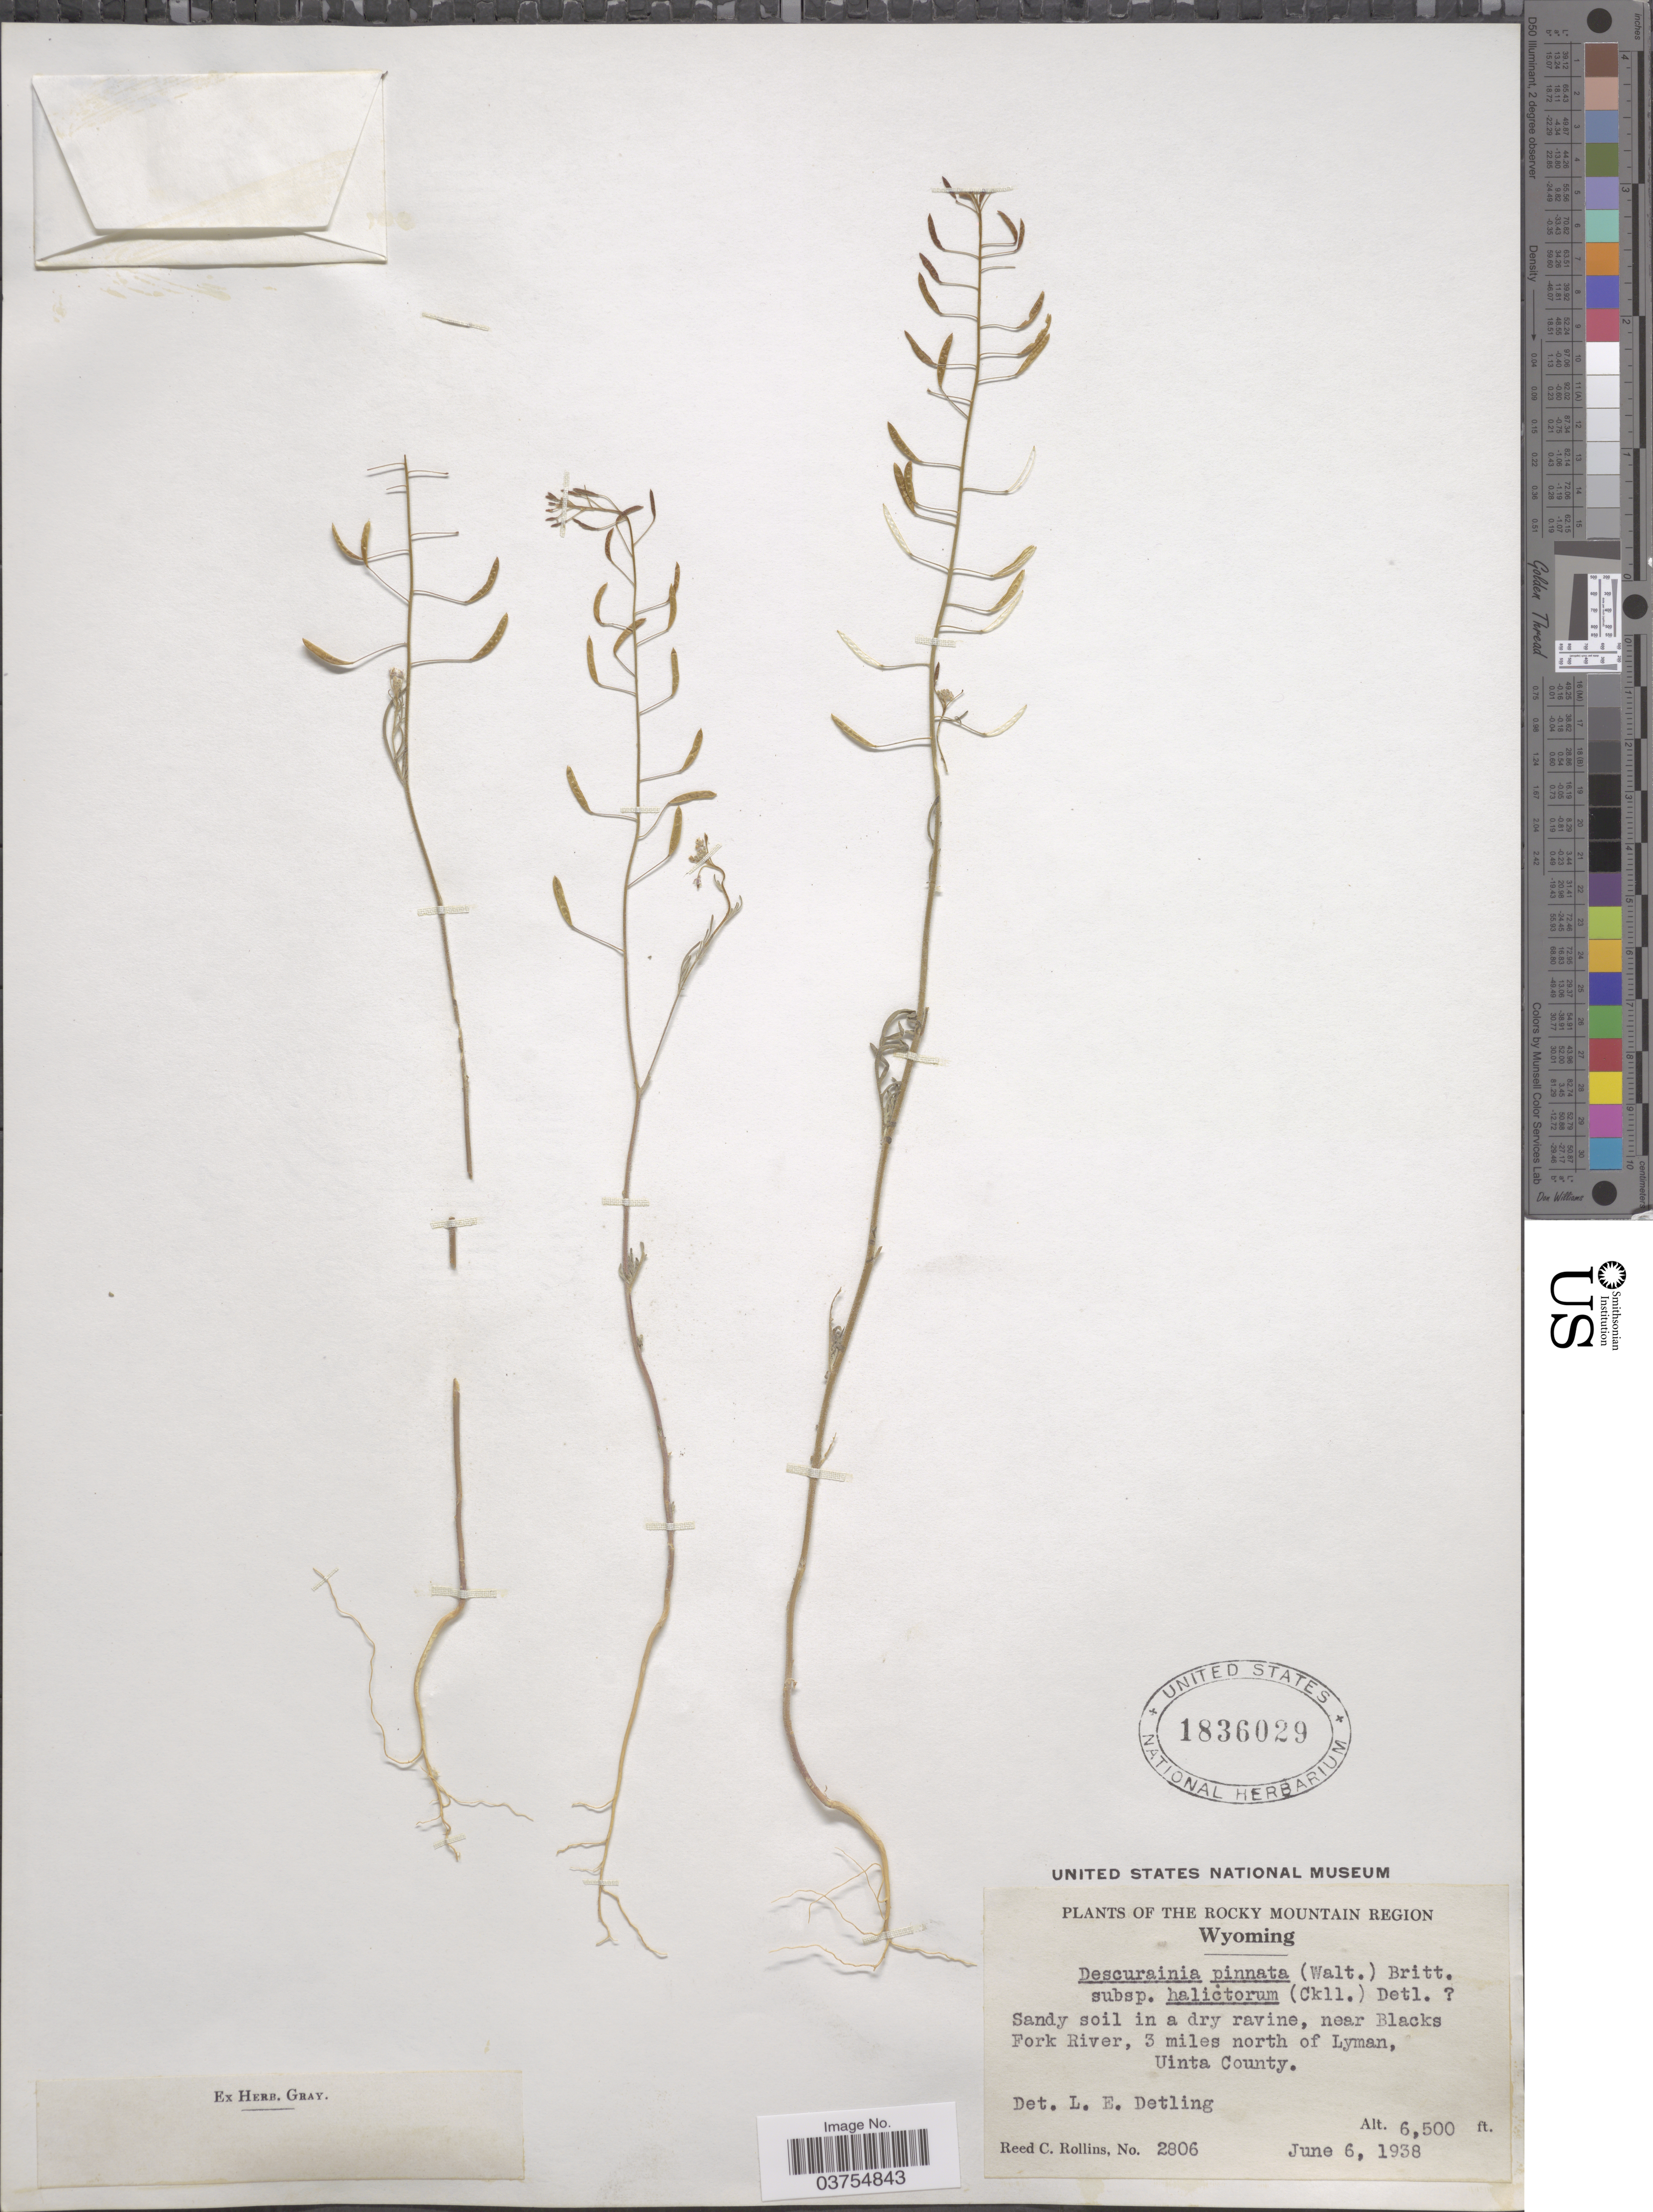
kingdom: Plantae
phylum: Tracheophyta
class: Magnoliopsida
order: Brassicales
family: Brassicaceae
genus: Descurainia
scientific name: Descurainia pinnata subsp. halictorum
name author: (Cockerell) Detling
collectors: R. C. Rollins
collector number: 2806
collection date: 1938-06-06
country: United States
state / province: Wyoming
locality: The Rocky Mountain Region. Near Blacks Fork River, 3 miles north of Lyman, Uinta County.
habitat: sandy soil in a dry ravine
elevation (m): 1981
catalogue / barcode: US 1836029